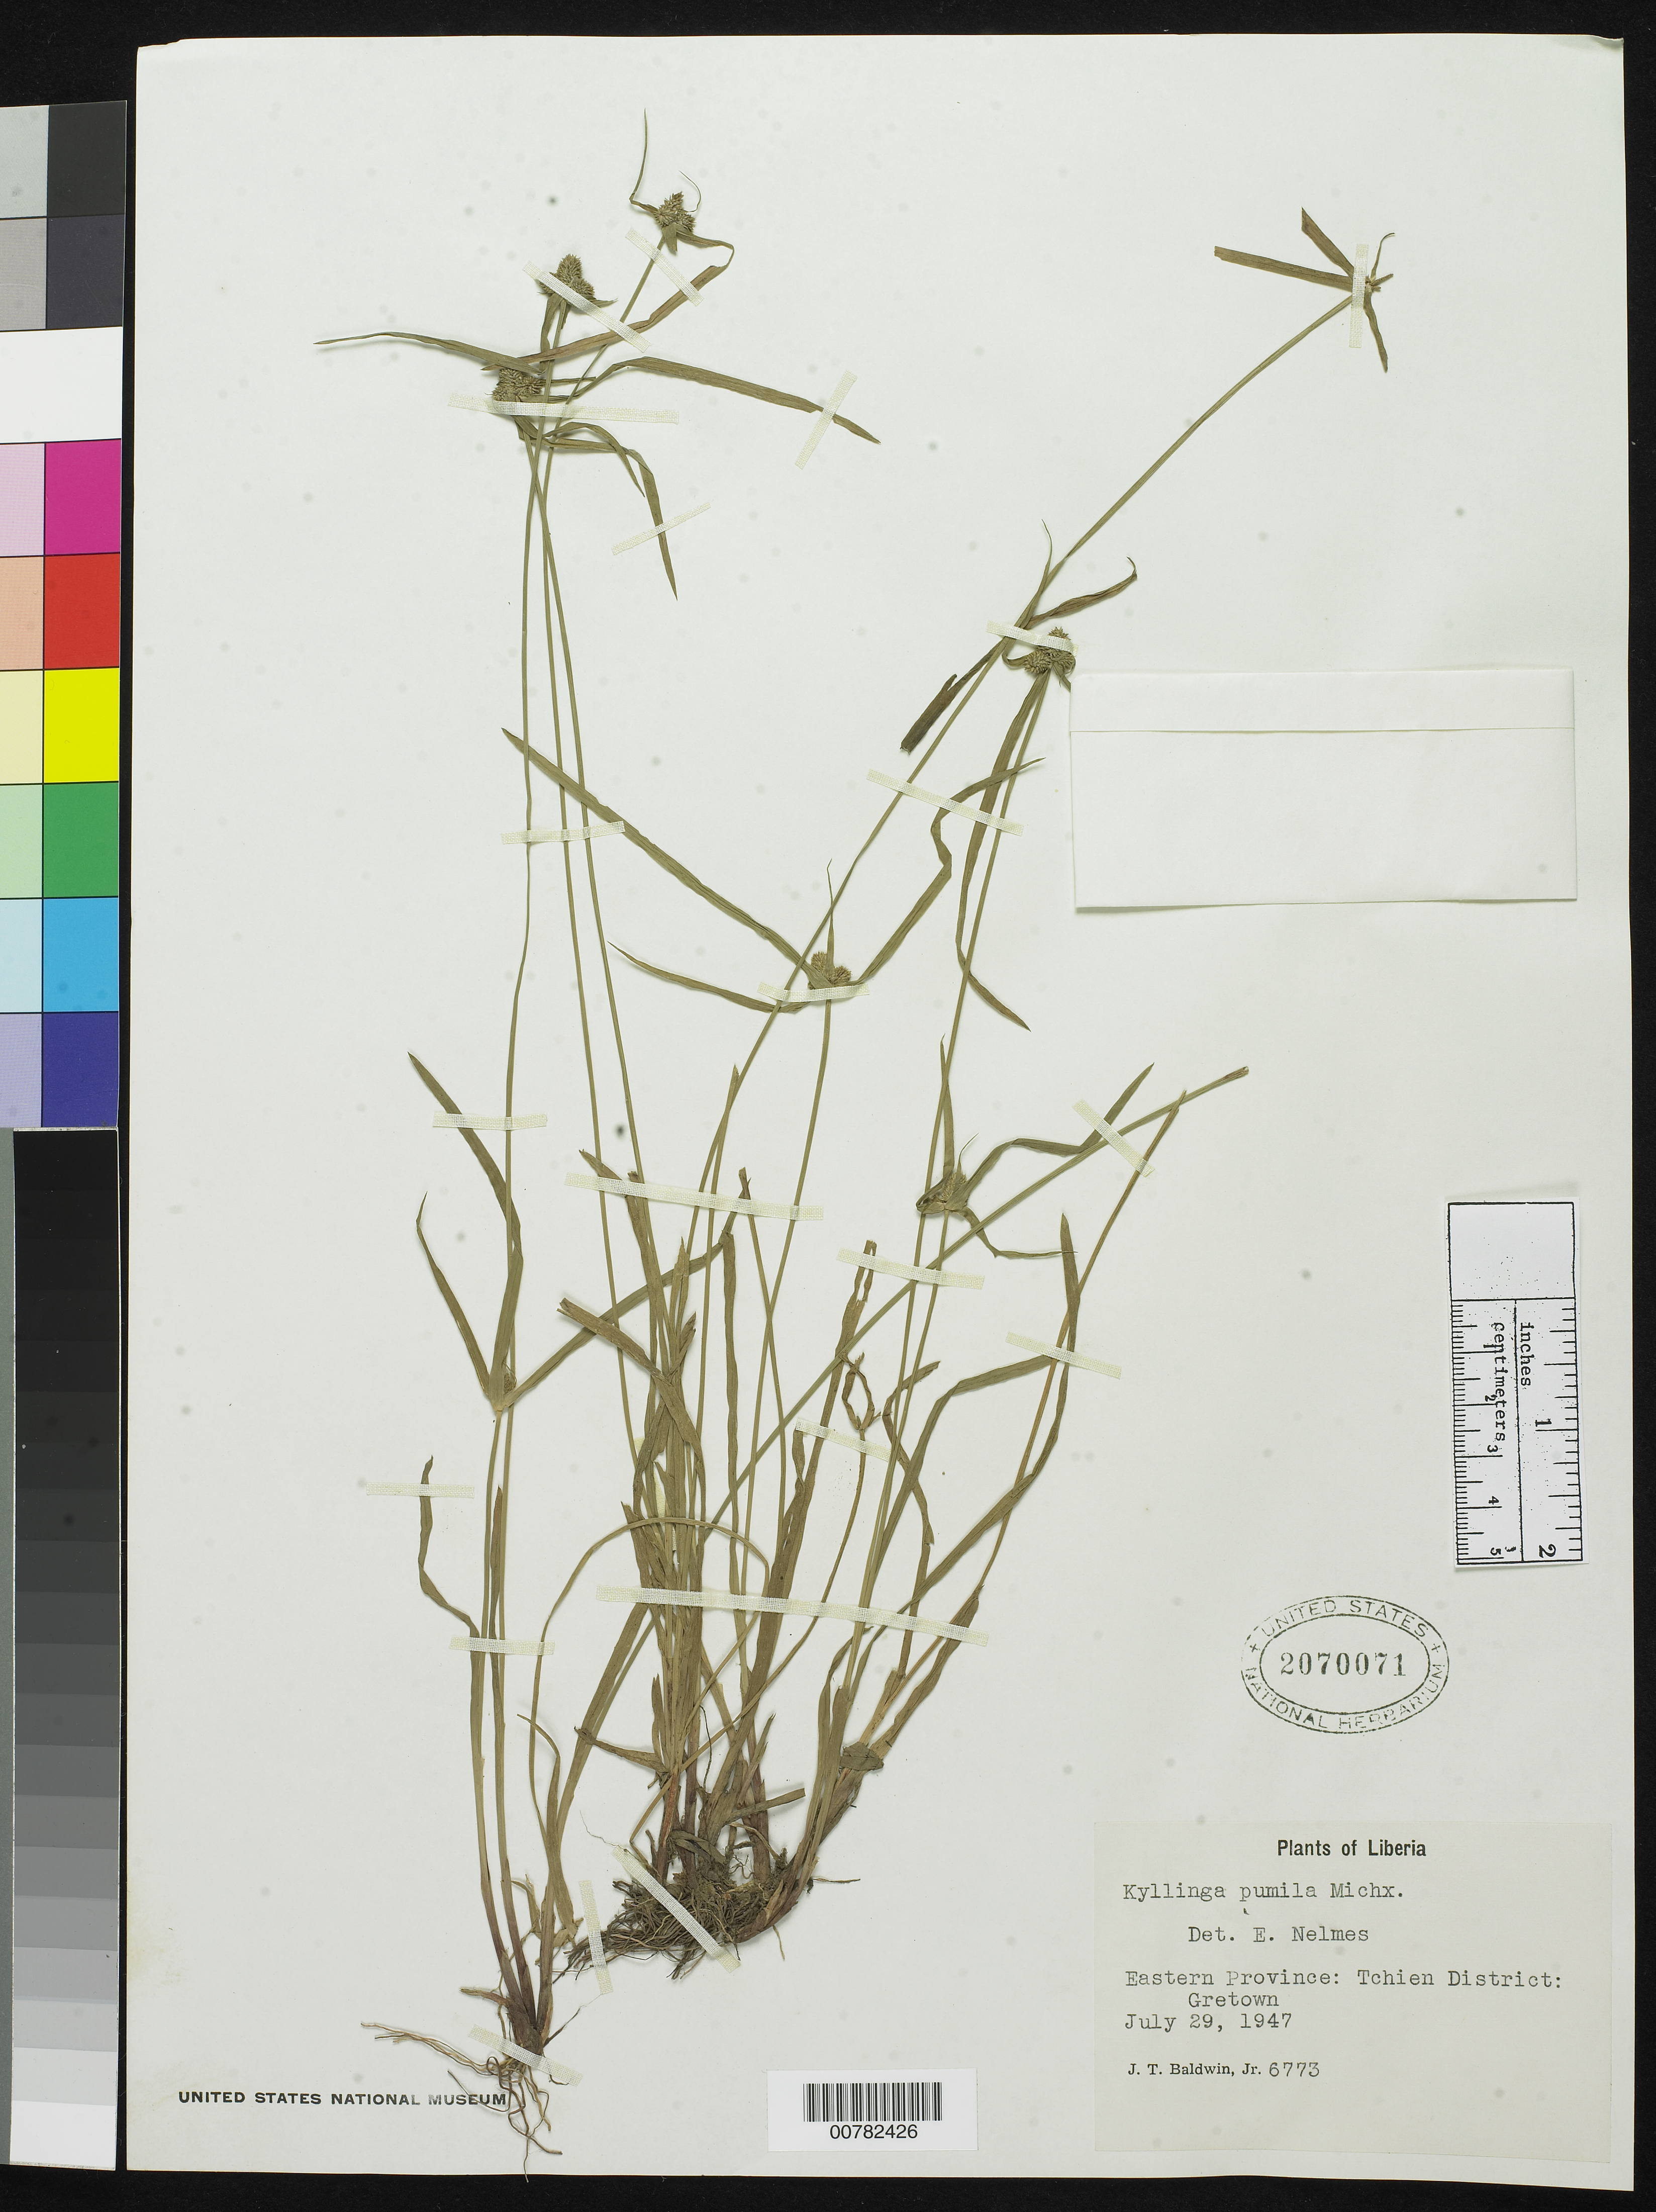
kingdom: Plantae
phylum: Tracheophyta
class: Liliopsida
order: Poales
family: Cyperaceae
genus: Cyperus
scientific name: Cyperus hortensis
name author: (Salzm. ex Steud.) Dorr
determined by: Strong, M. T., (US), Smithsonian Institution - National Museum of Natural History (UNITED STATES)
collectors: J. T. Baldwin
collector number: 6773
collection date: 1947-07-29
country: Liberia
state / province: Grand Gedeh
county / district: Tchien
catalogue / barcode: US 2070071